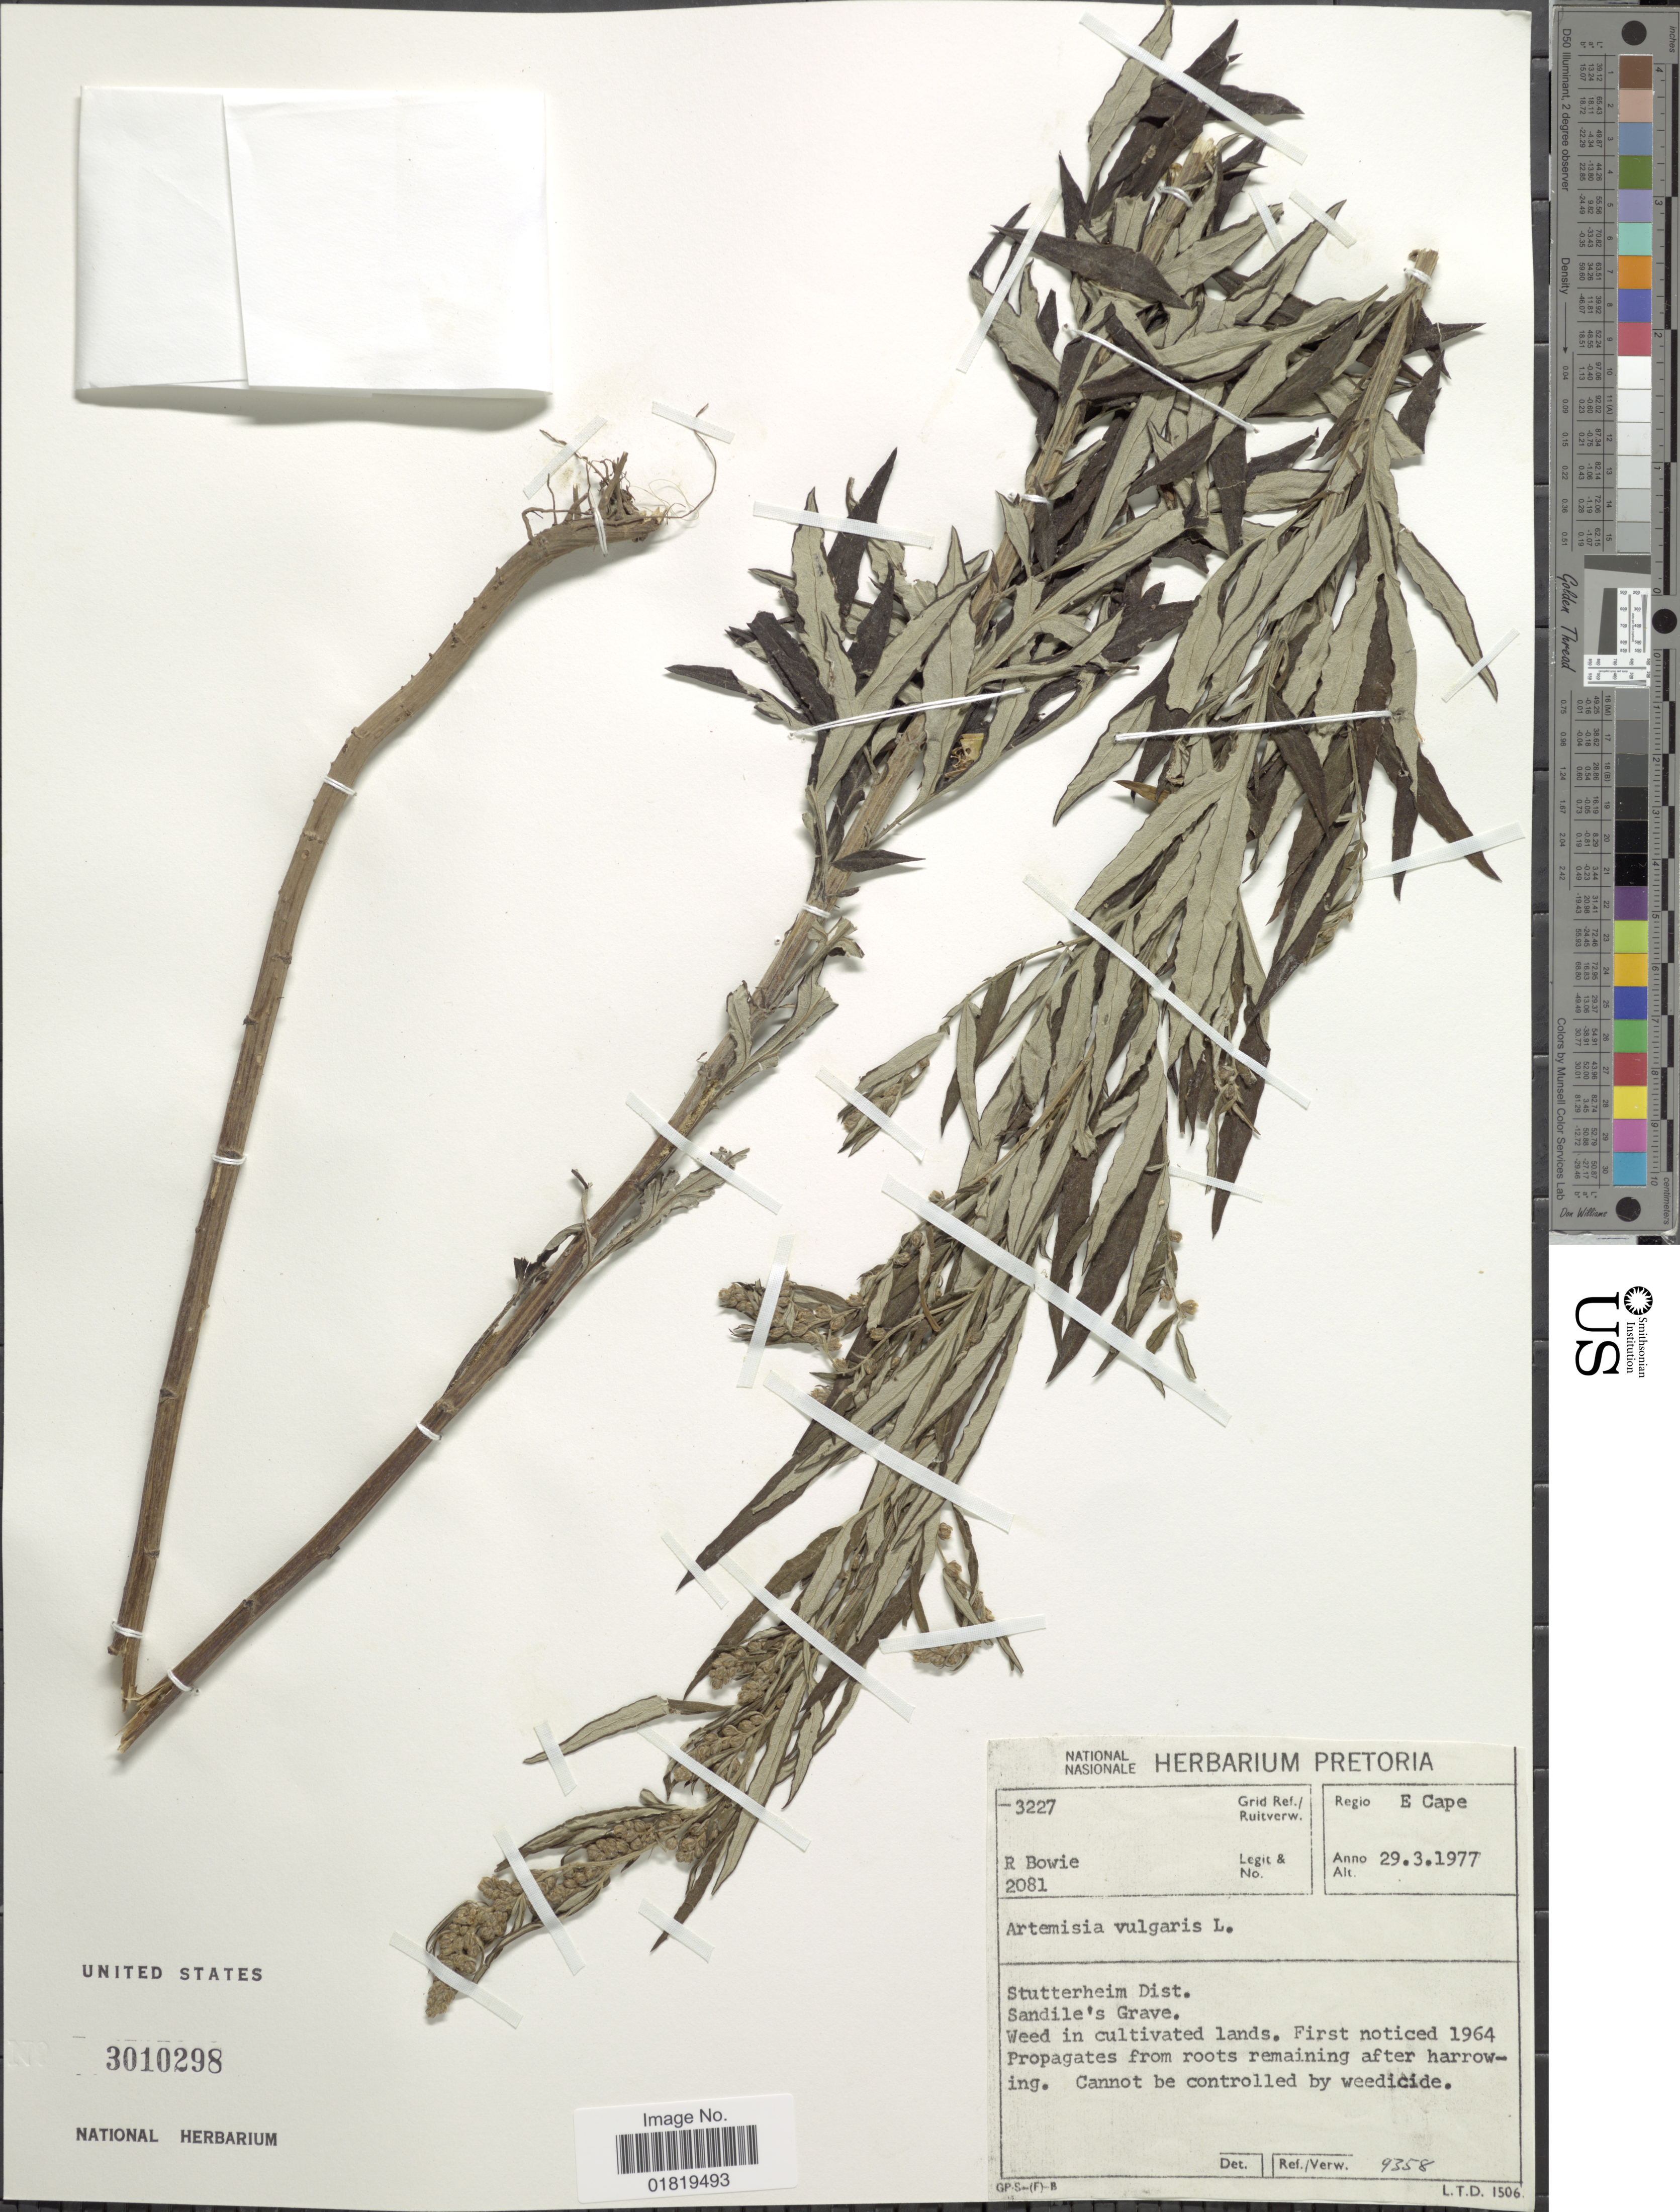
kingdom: Plantae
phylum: Tracheophyta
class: Magnoliopsida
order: Asterales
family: Asteraceae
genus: Artemisia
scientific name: Artemisia vulgaris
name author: L.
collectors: R. Bowie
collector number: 2081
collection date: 1977-03-29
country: South Africa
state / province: Eastern Cape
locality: E. Cape, Stutterheim Dist, Sandile's Grave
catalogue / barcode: US 3010298